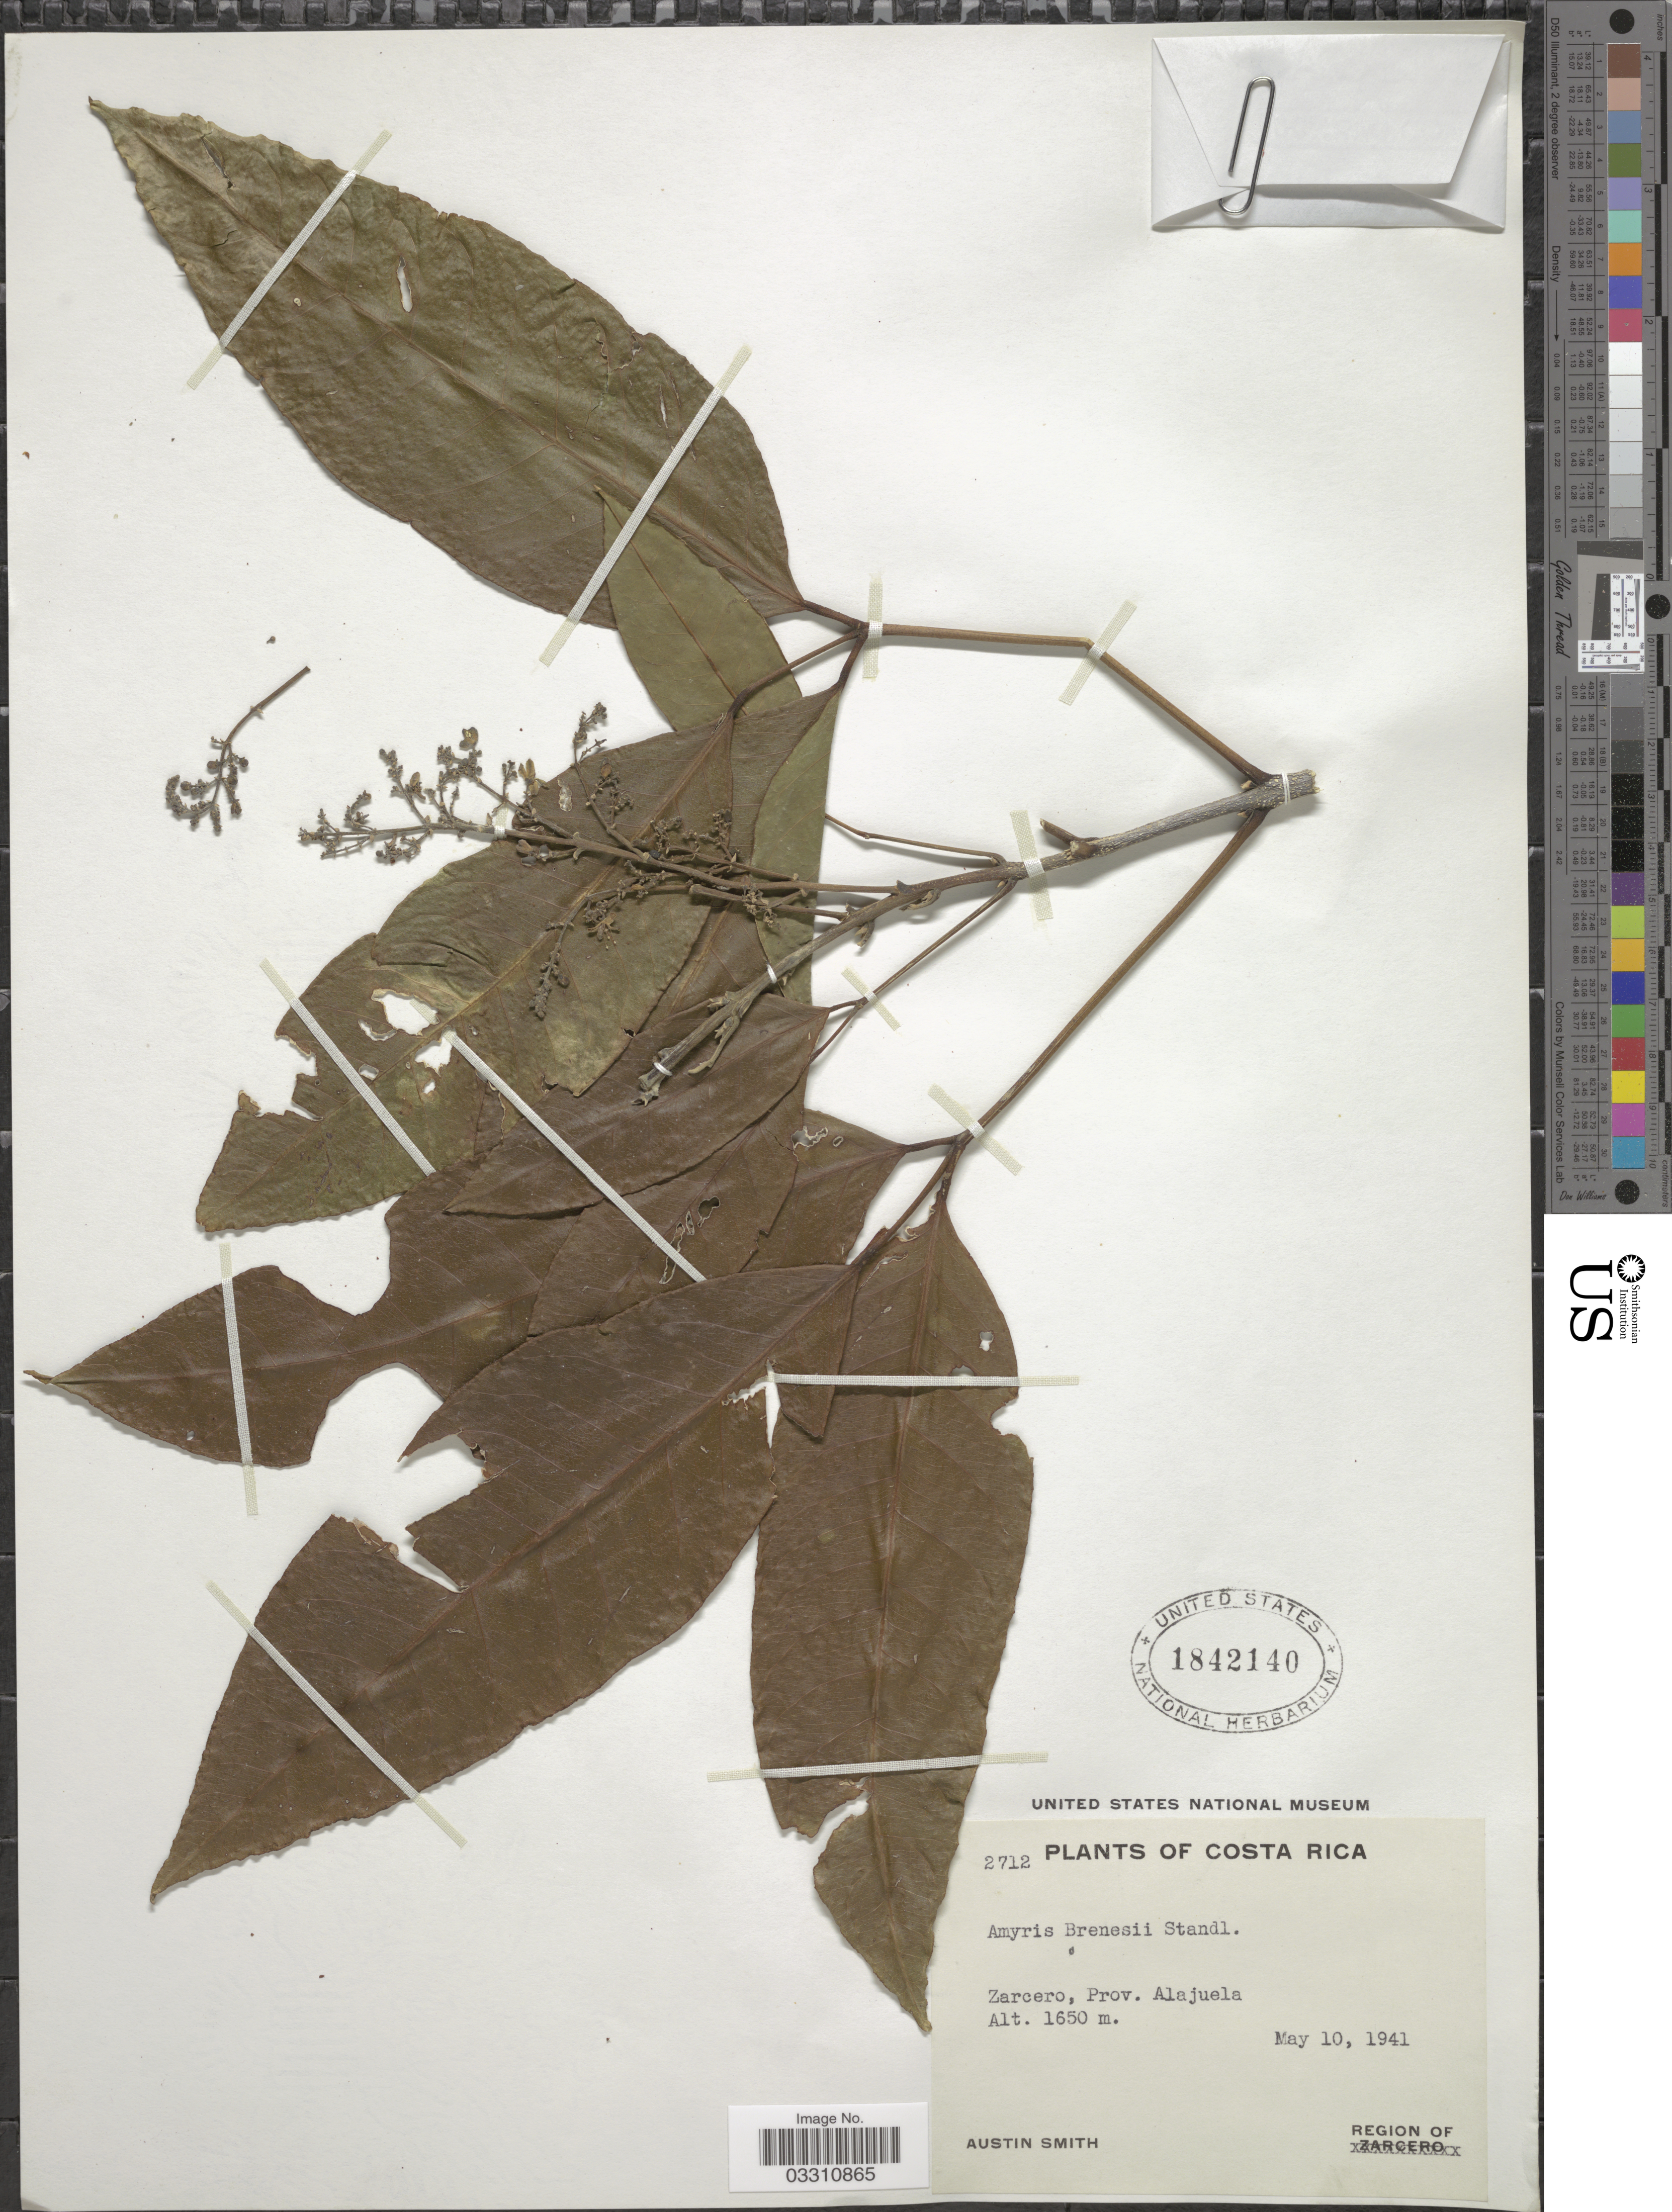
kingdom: Plantae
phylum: Tracheophyta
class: Magnoliopsida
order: Sapindales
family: Rutaceae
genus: Amyris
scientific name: Amyris brenesii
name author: Standl.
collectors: Aust P. Smith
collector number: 2712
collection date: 1941-05-10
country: Costa Rica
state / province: Alajuela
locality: Zarcero.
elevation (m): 1650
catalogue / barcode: US 1842140